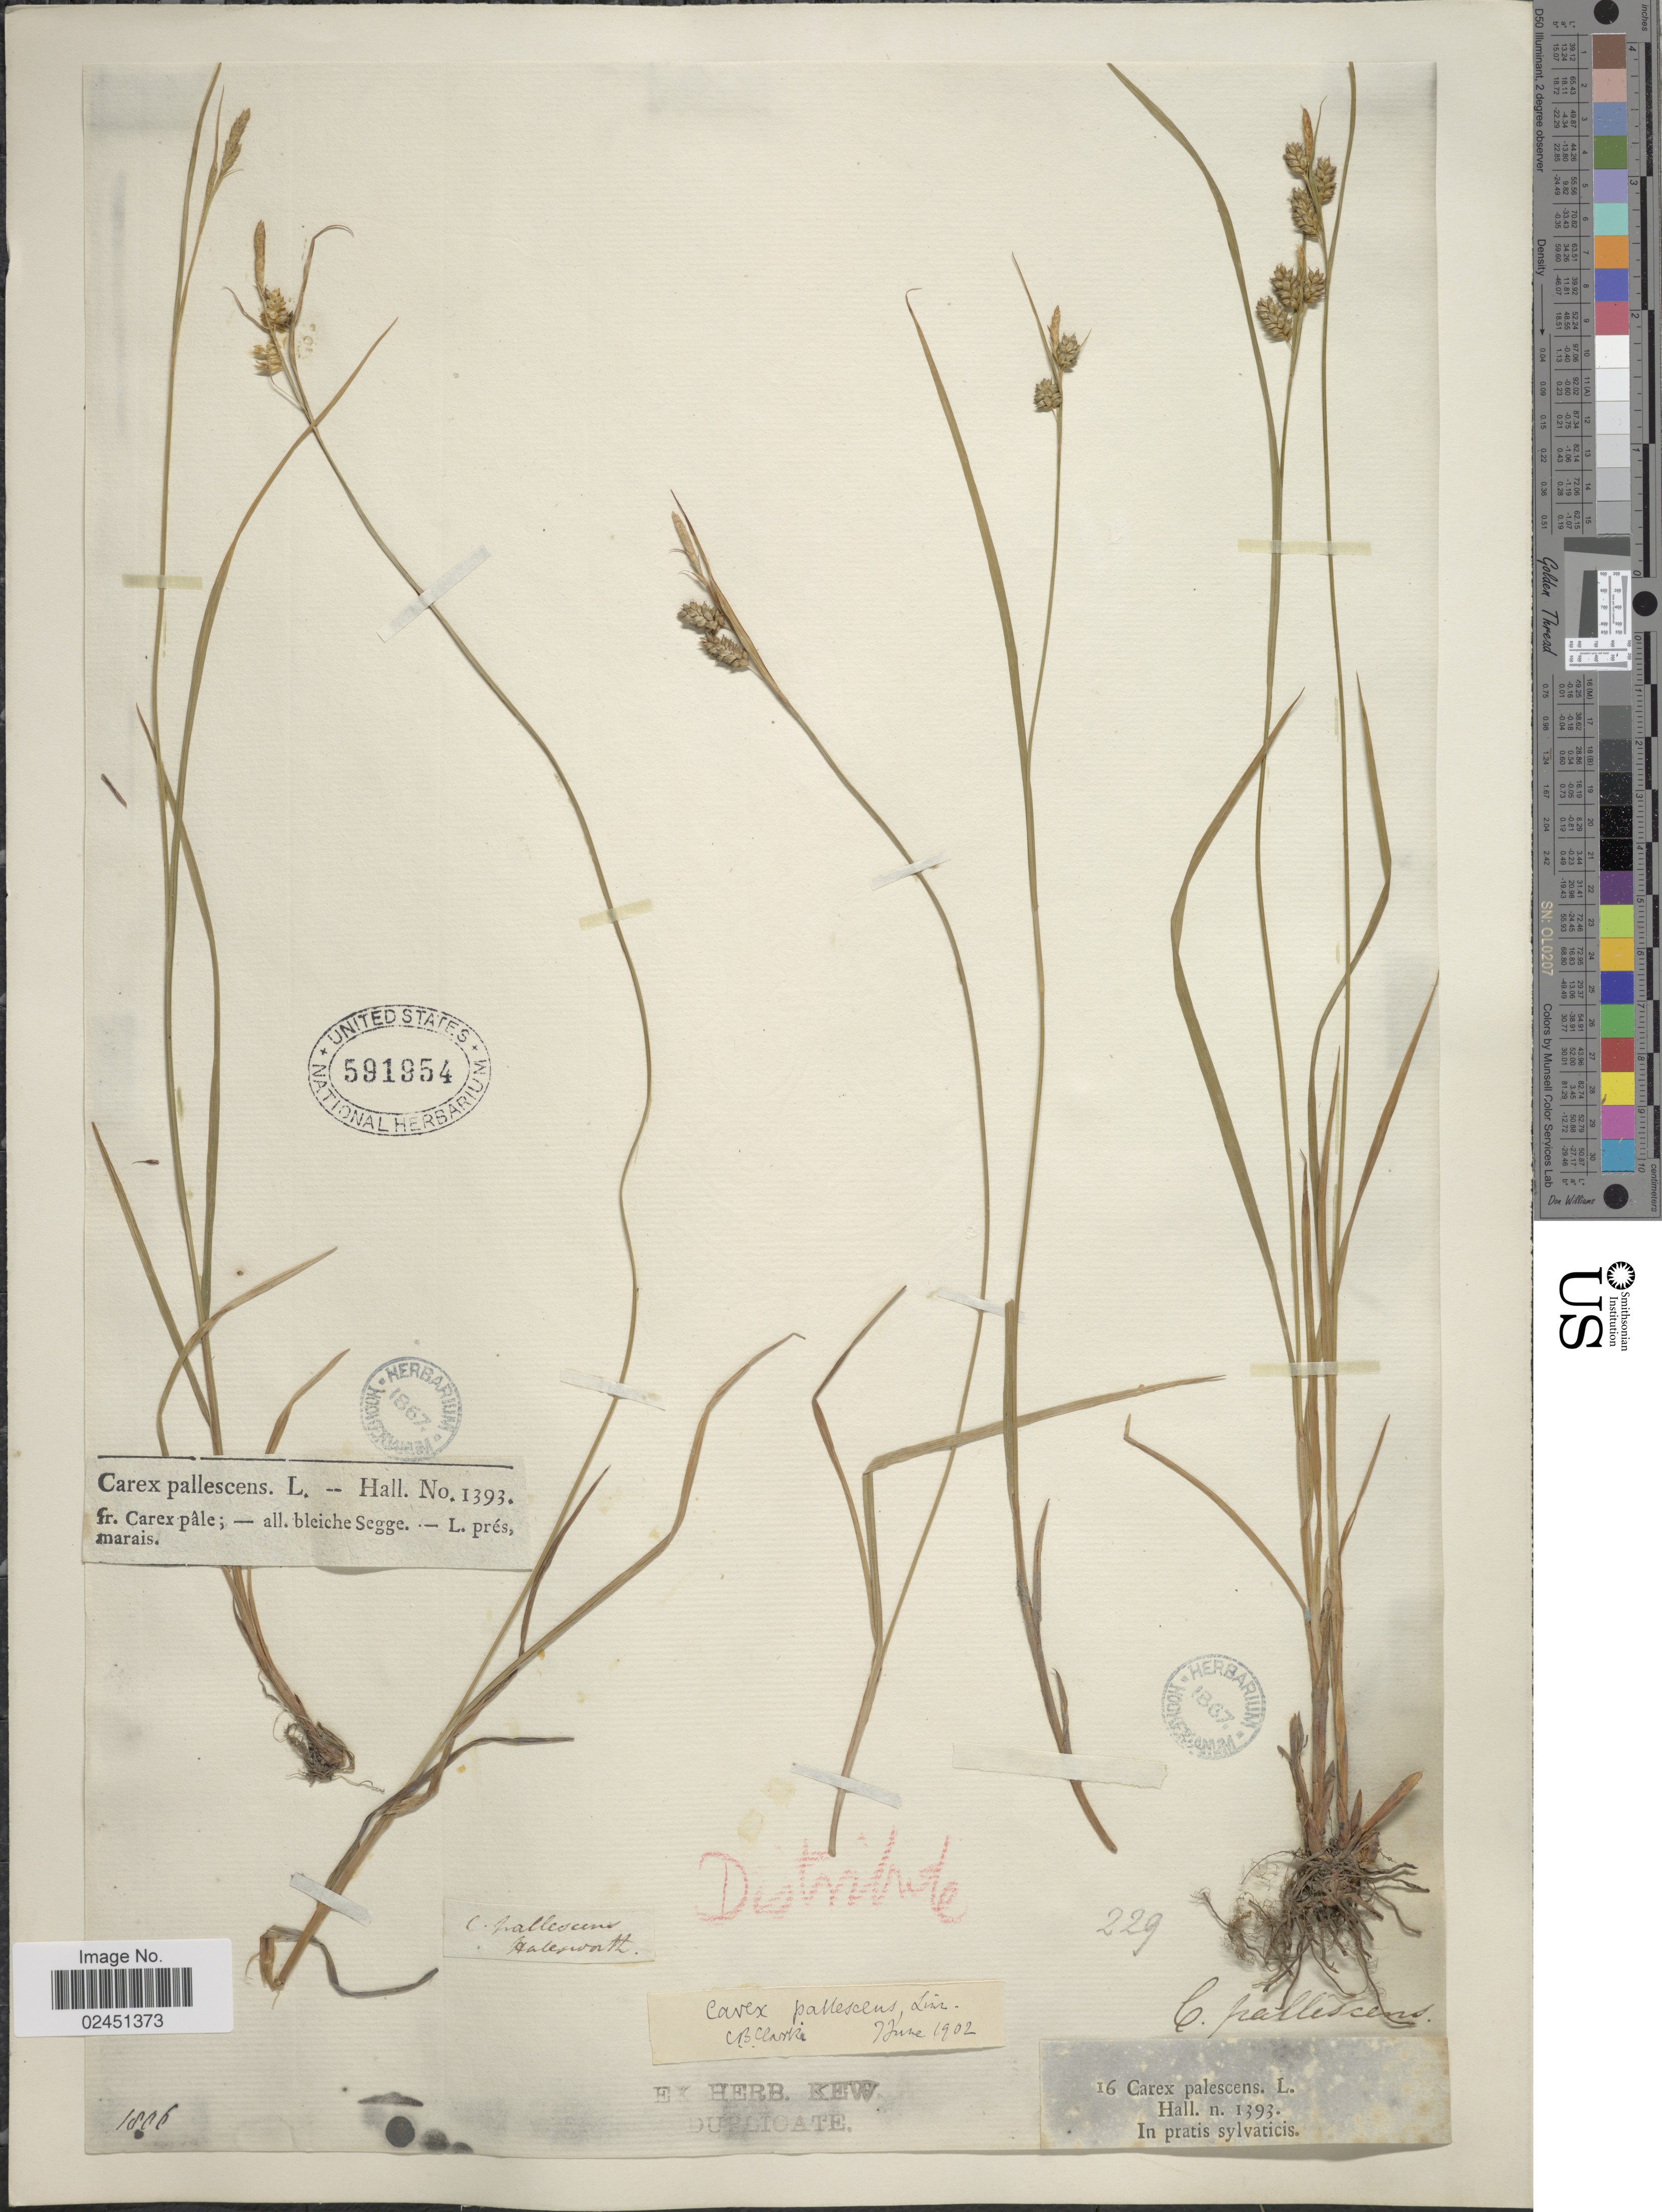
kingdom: Plantae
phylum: Tracheophyta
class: Liliopsida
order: Poales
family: Cyperaceae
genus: Carex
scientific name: Carex pallescens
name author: L.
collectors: -- Hall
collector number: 1393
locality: In praits sylvaticis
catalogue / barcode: US 591954